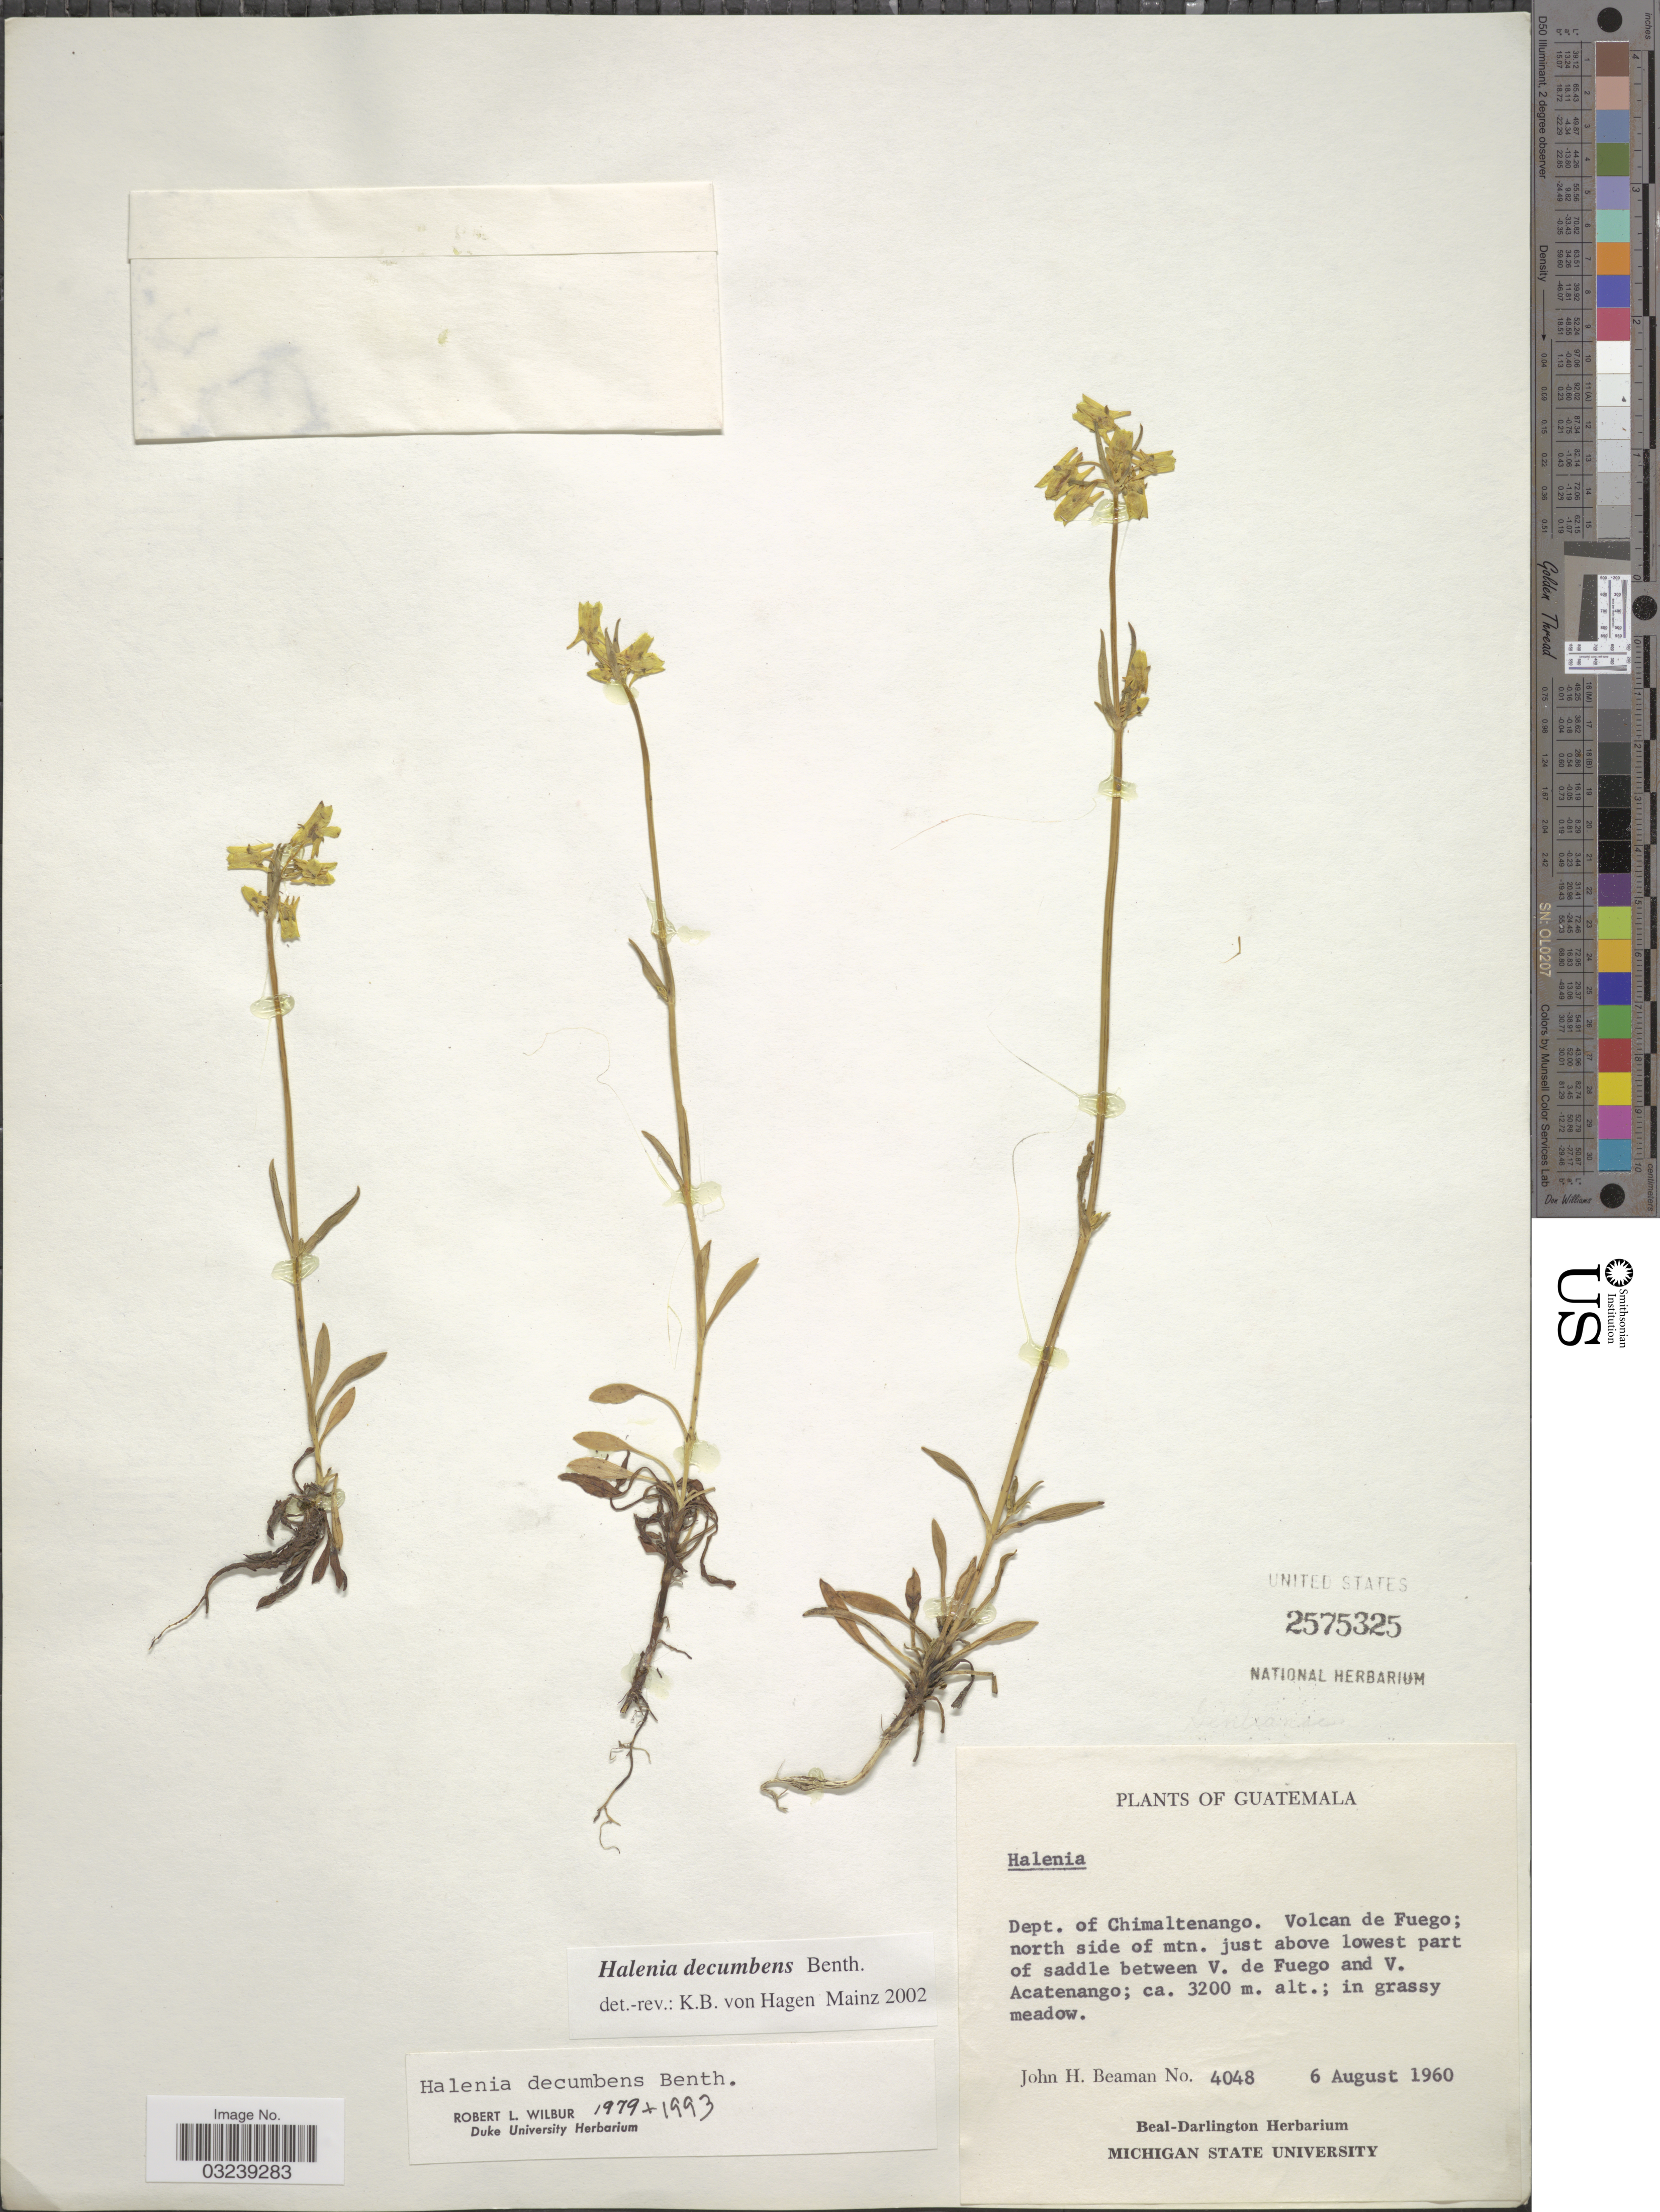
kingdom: Plantae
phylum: Tracheophyta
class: Magnoliopsida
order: Gentianales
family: Gentianaceae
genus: Halenia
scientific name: Halenia decumbens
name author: Benth.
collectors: J. H. Beaman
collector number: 4048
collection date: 1960-08-06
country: Guatemala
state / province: Chimaltenango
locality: Dept. of Chimaltenango. Volcan de Fuego; north side of mtn. just above lowest part of saddle between V. de Fuego and V. Acatenango.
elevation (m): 3200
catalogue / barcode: US 2575325